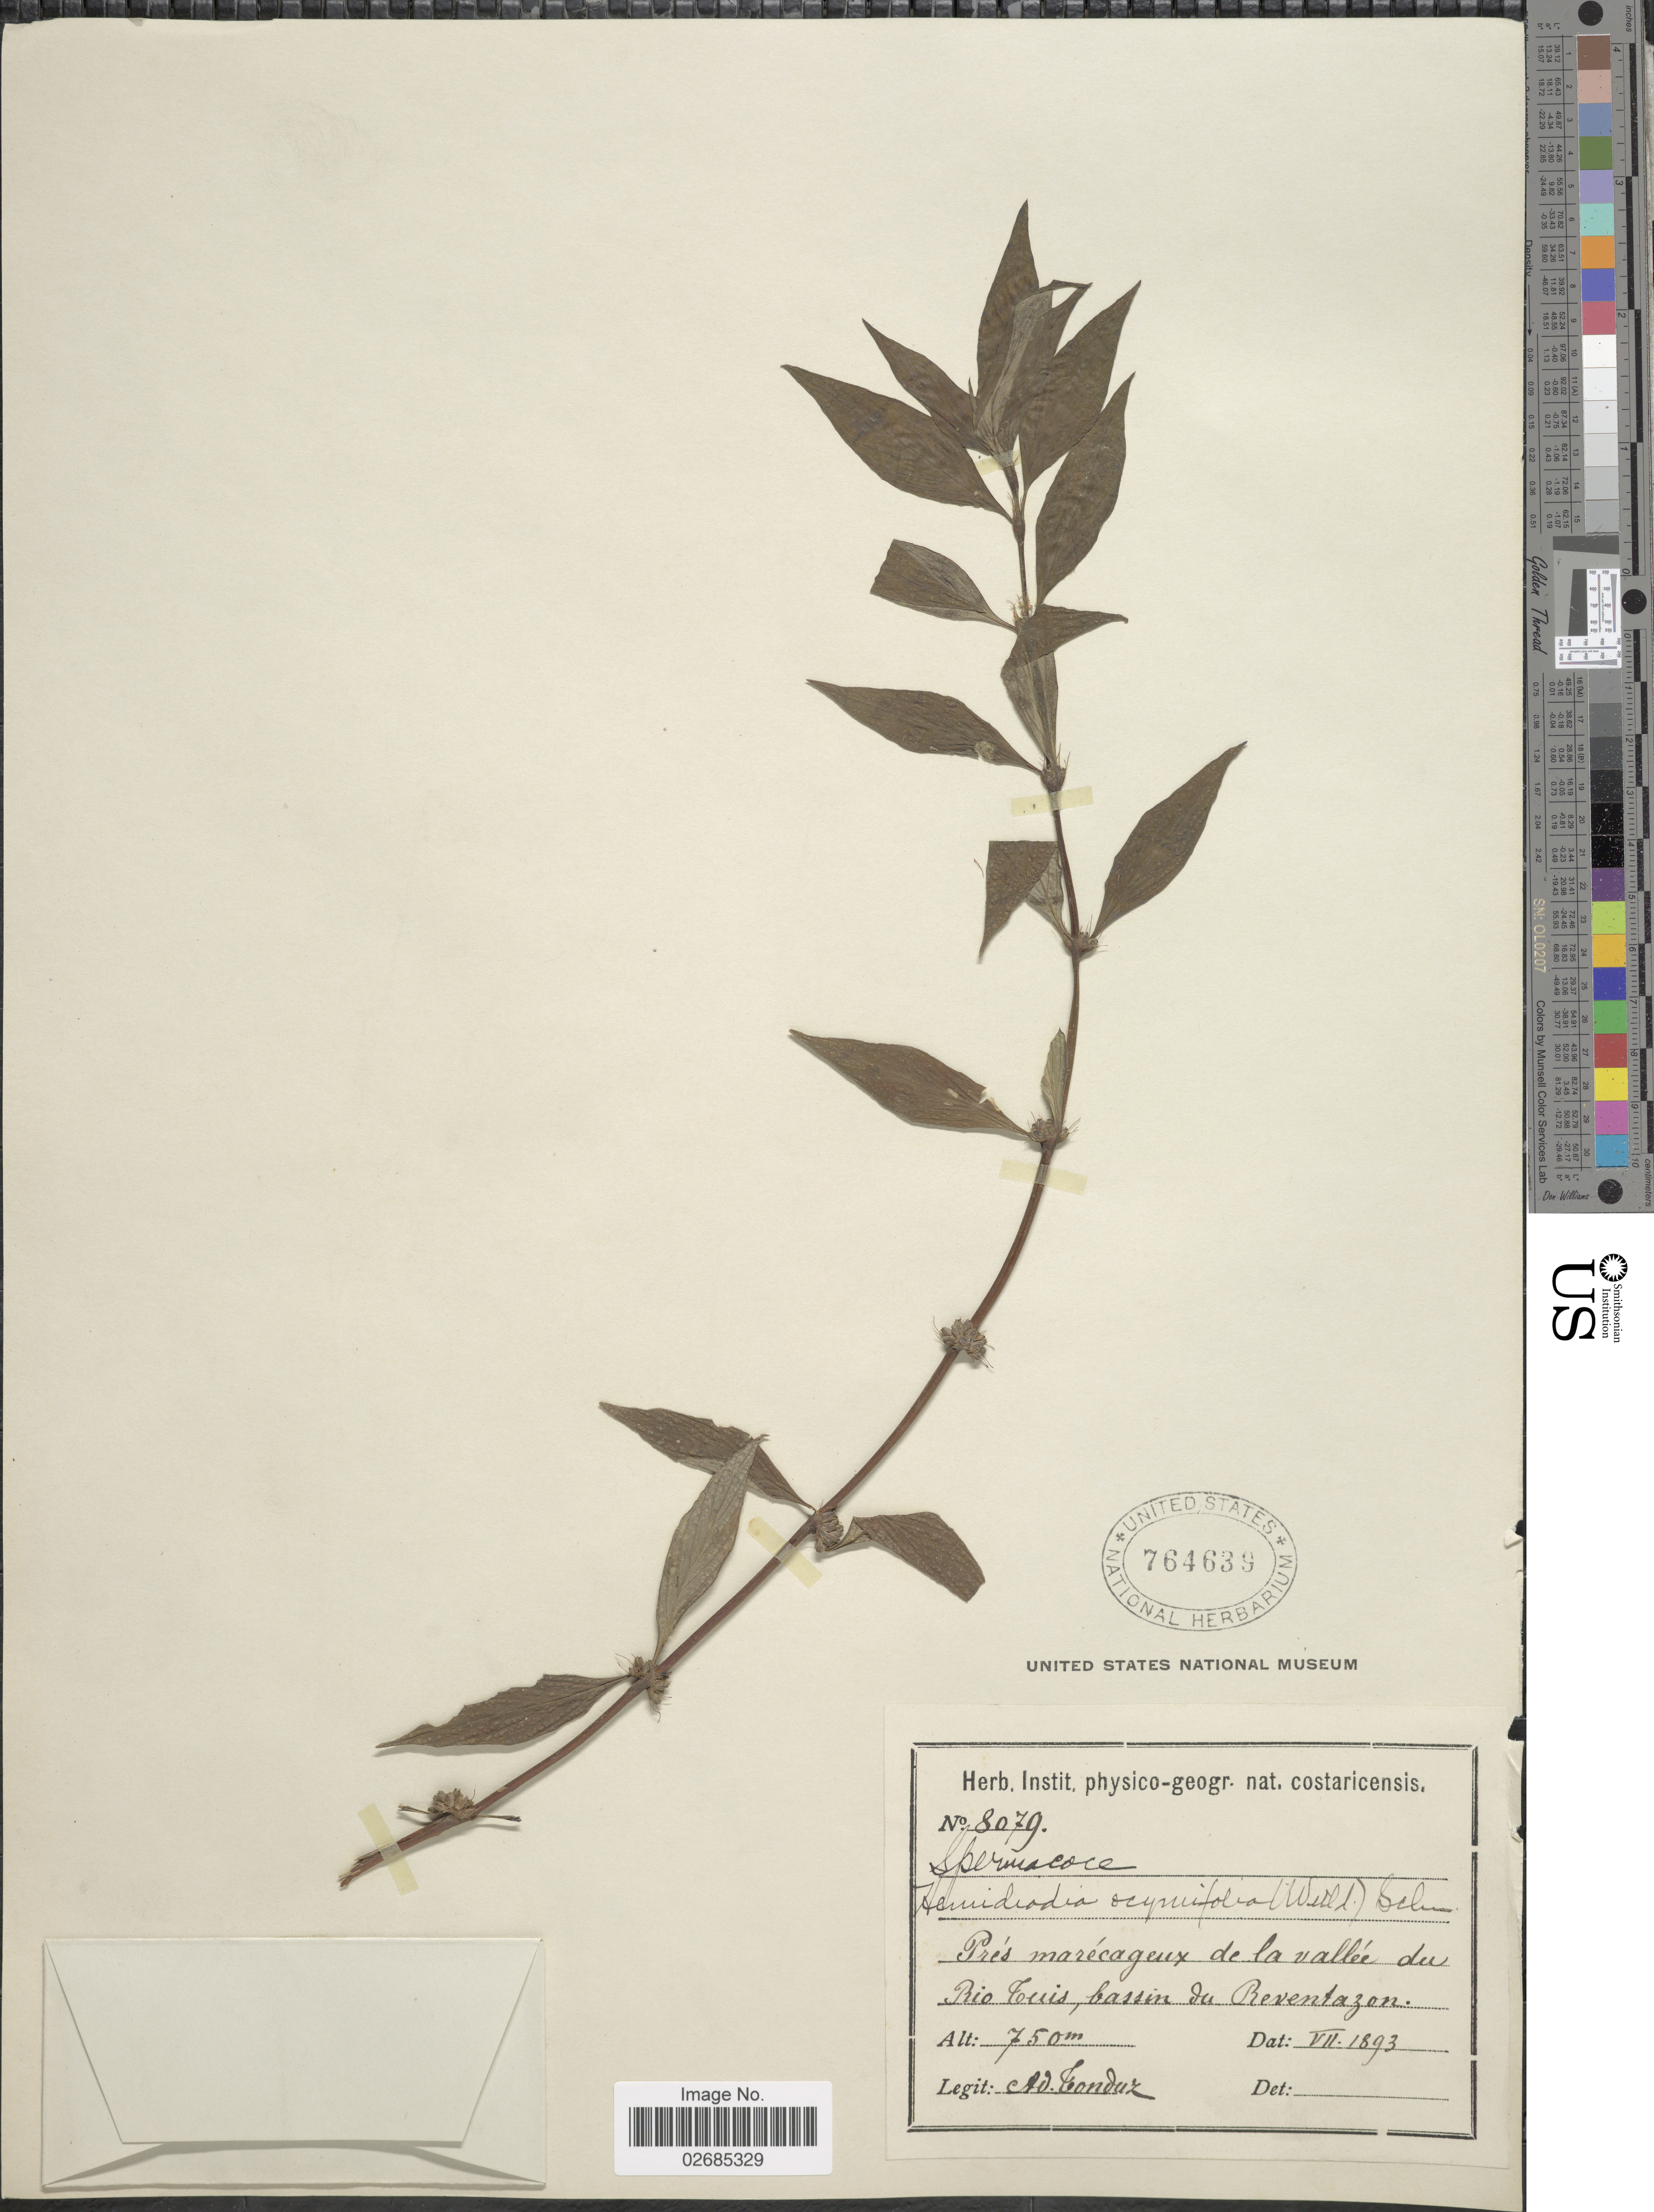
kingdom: Plantae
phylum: Tracheophyta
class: Magnoliopsida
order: Gentianales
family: Rubiaceae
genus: Hemidiodia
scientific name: Hemidiodia ocimifolia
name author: (Willd.) K. Schum.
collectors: A. Tonduz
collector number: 8079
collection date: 1893-07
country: Costa Rica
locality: Pres marecageux de la vallee du Rio Tuis, bassin du Reventazon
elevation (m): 750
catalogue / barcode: US 764639